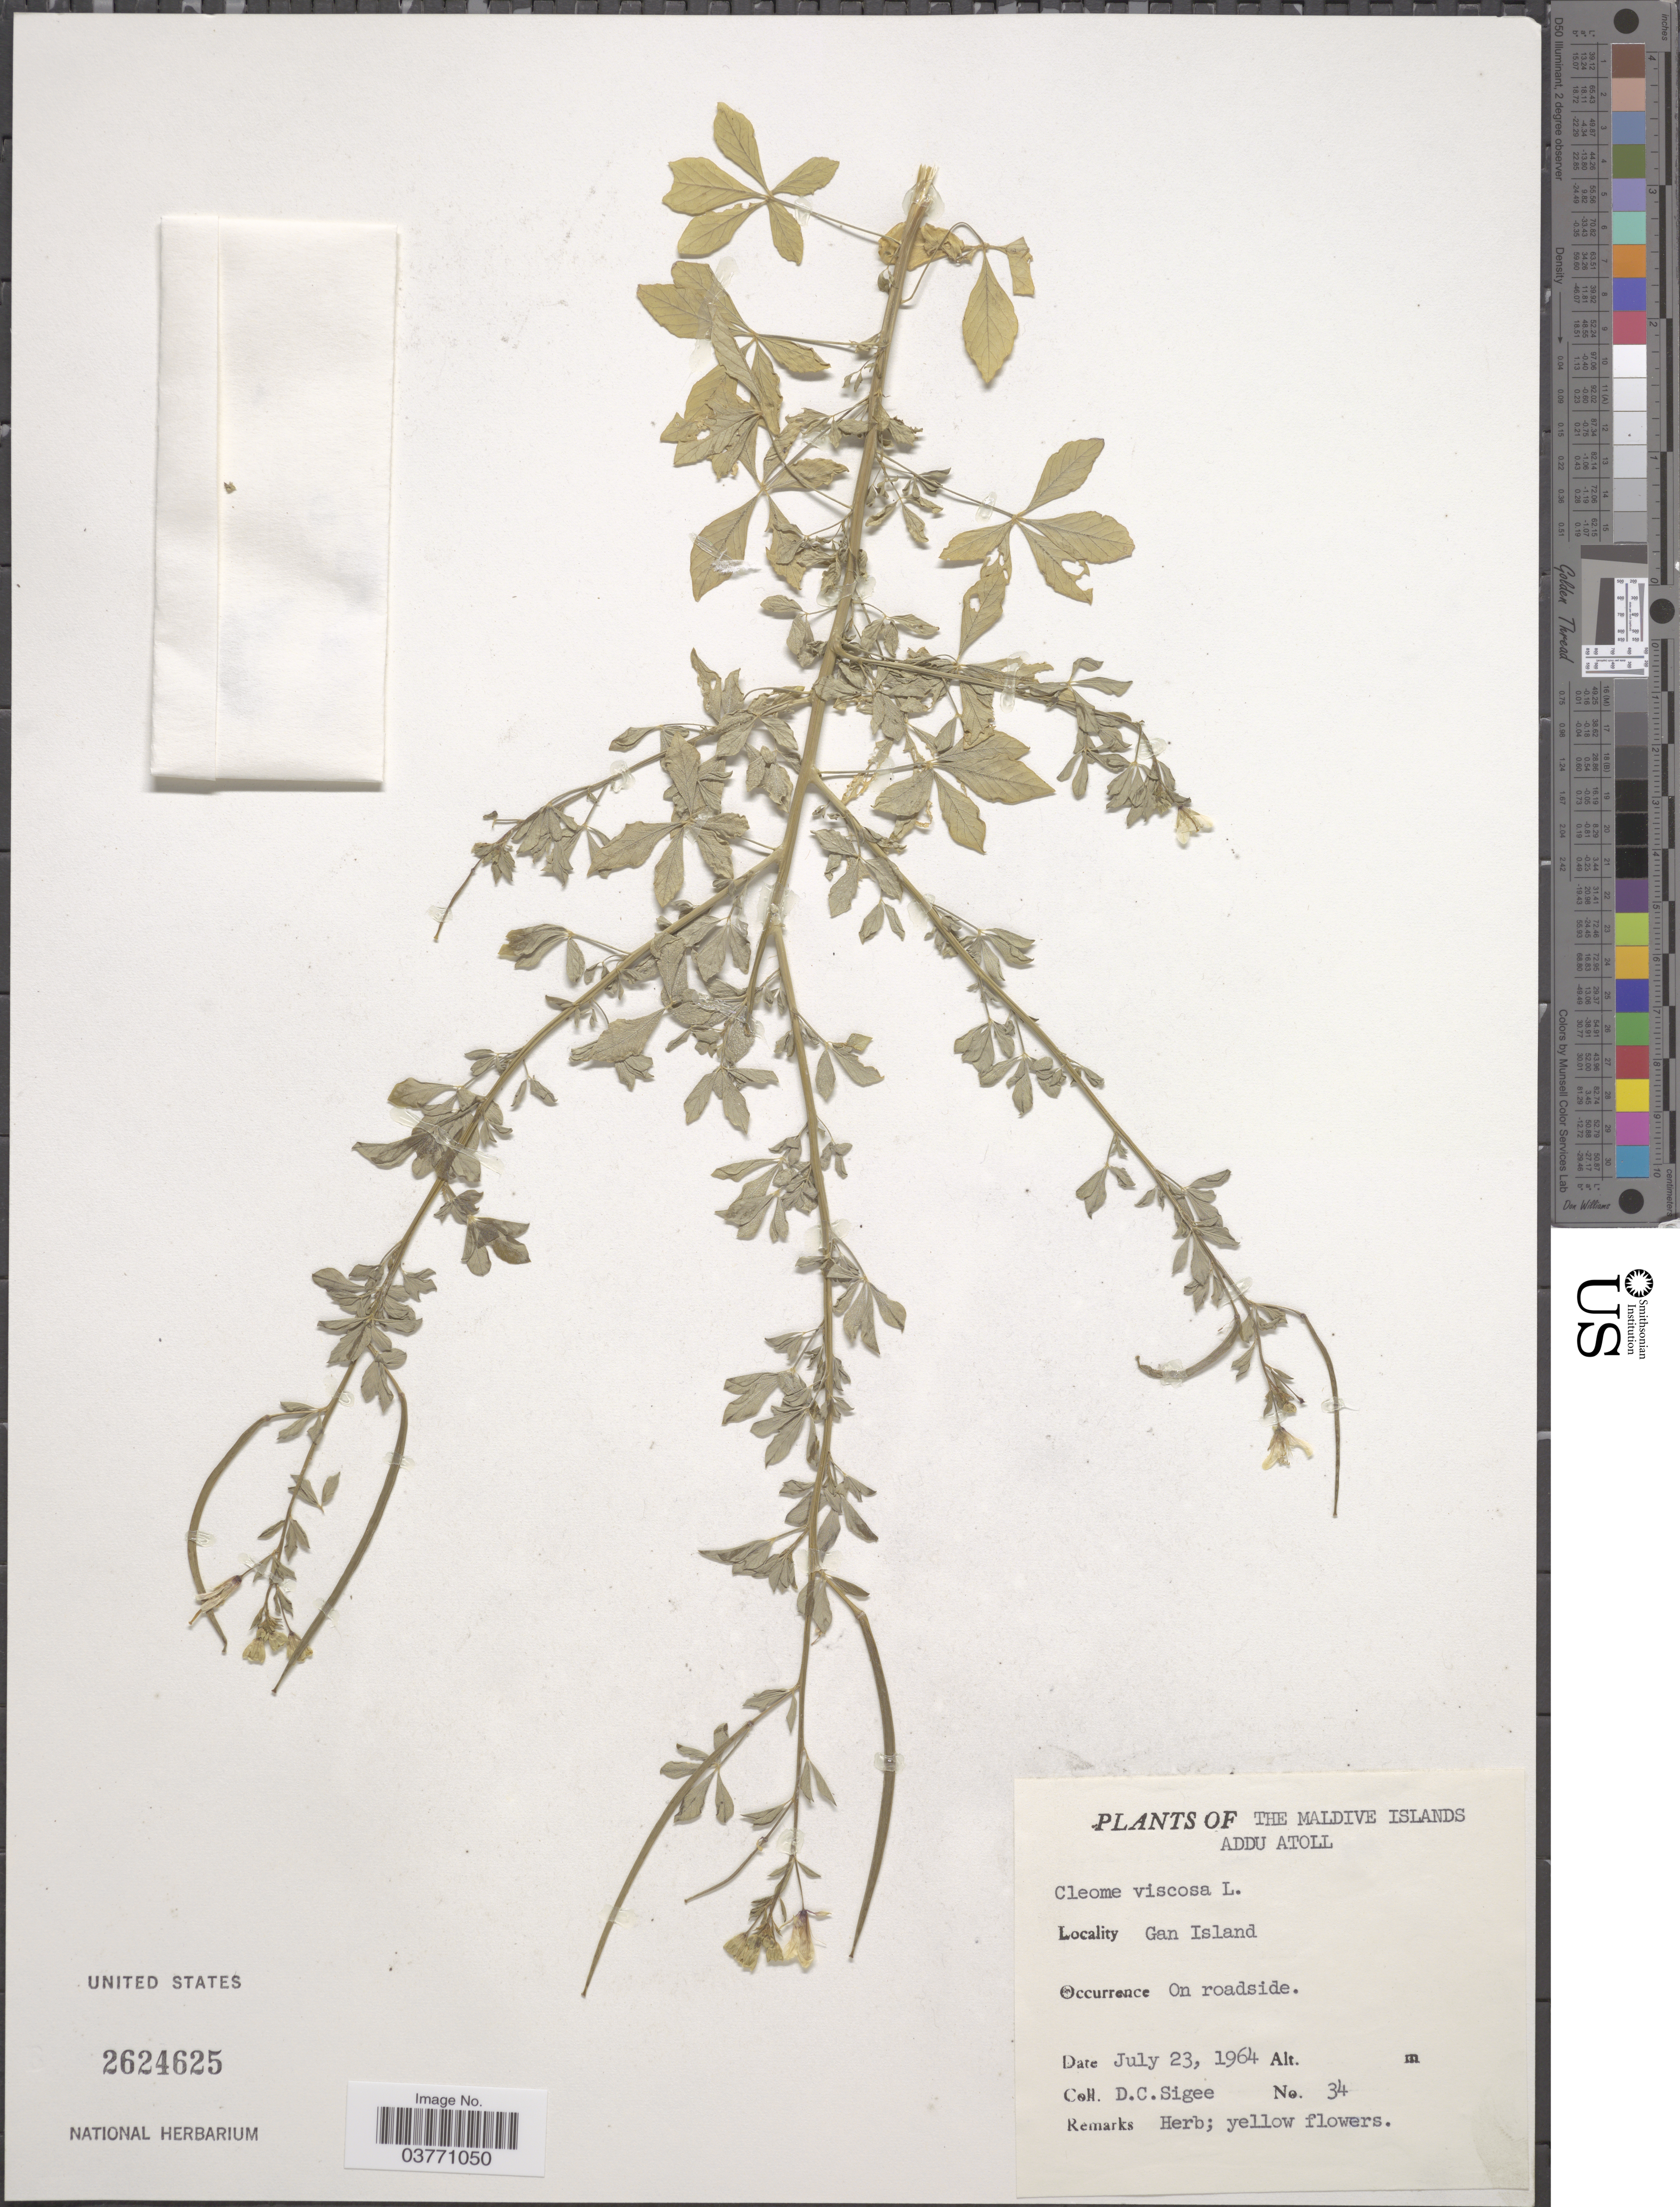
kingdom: Plantae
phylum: Tracheophyta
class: Magnoliopsida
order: Brassicales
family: Cleomaceae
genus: Arivela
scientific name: Arivela viscosa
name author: (L.) Raf.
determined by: Strong, M. T., (US), Smithsonian Institution - National Museum of Natural History (UNITED STATES)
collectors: D. C. Sigee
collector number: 34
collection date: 1964-07-23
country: Maldive Islands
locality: Addu Atoll. Gan Island.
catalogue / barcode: US 2624625